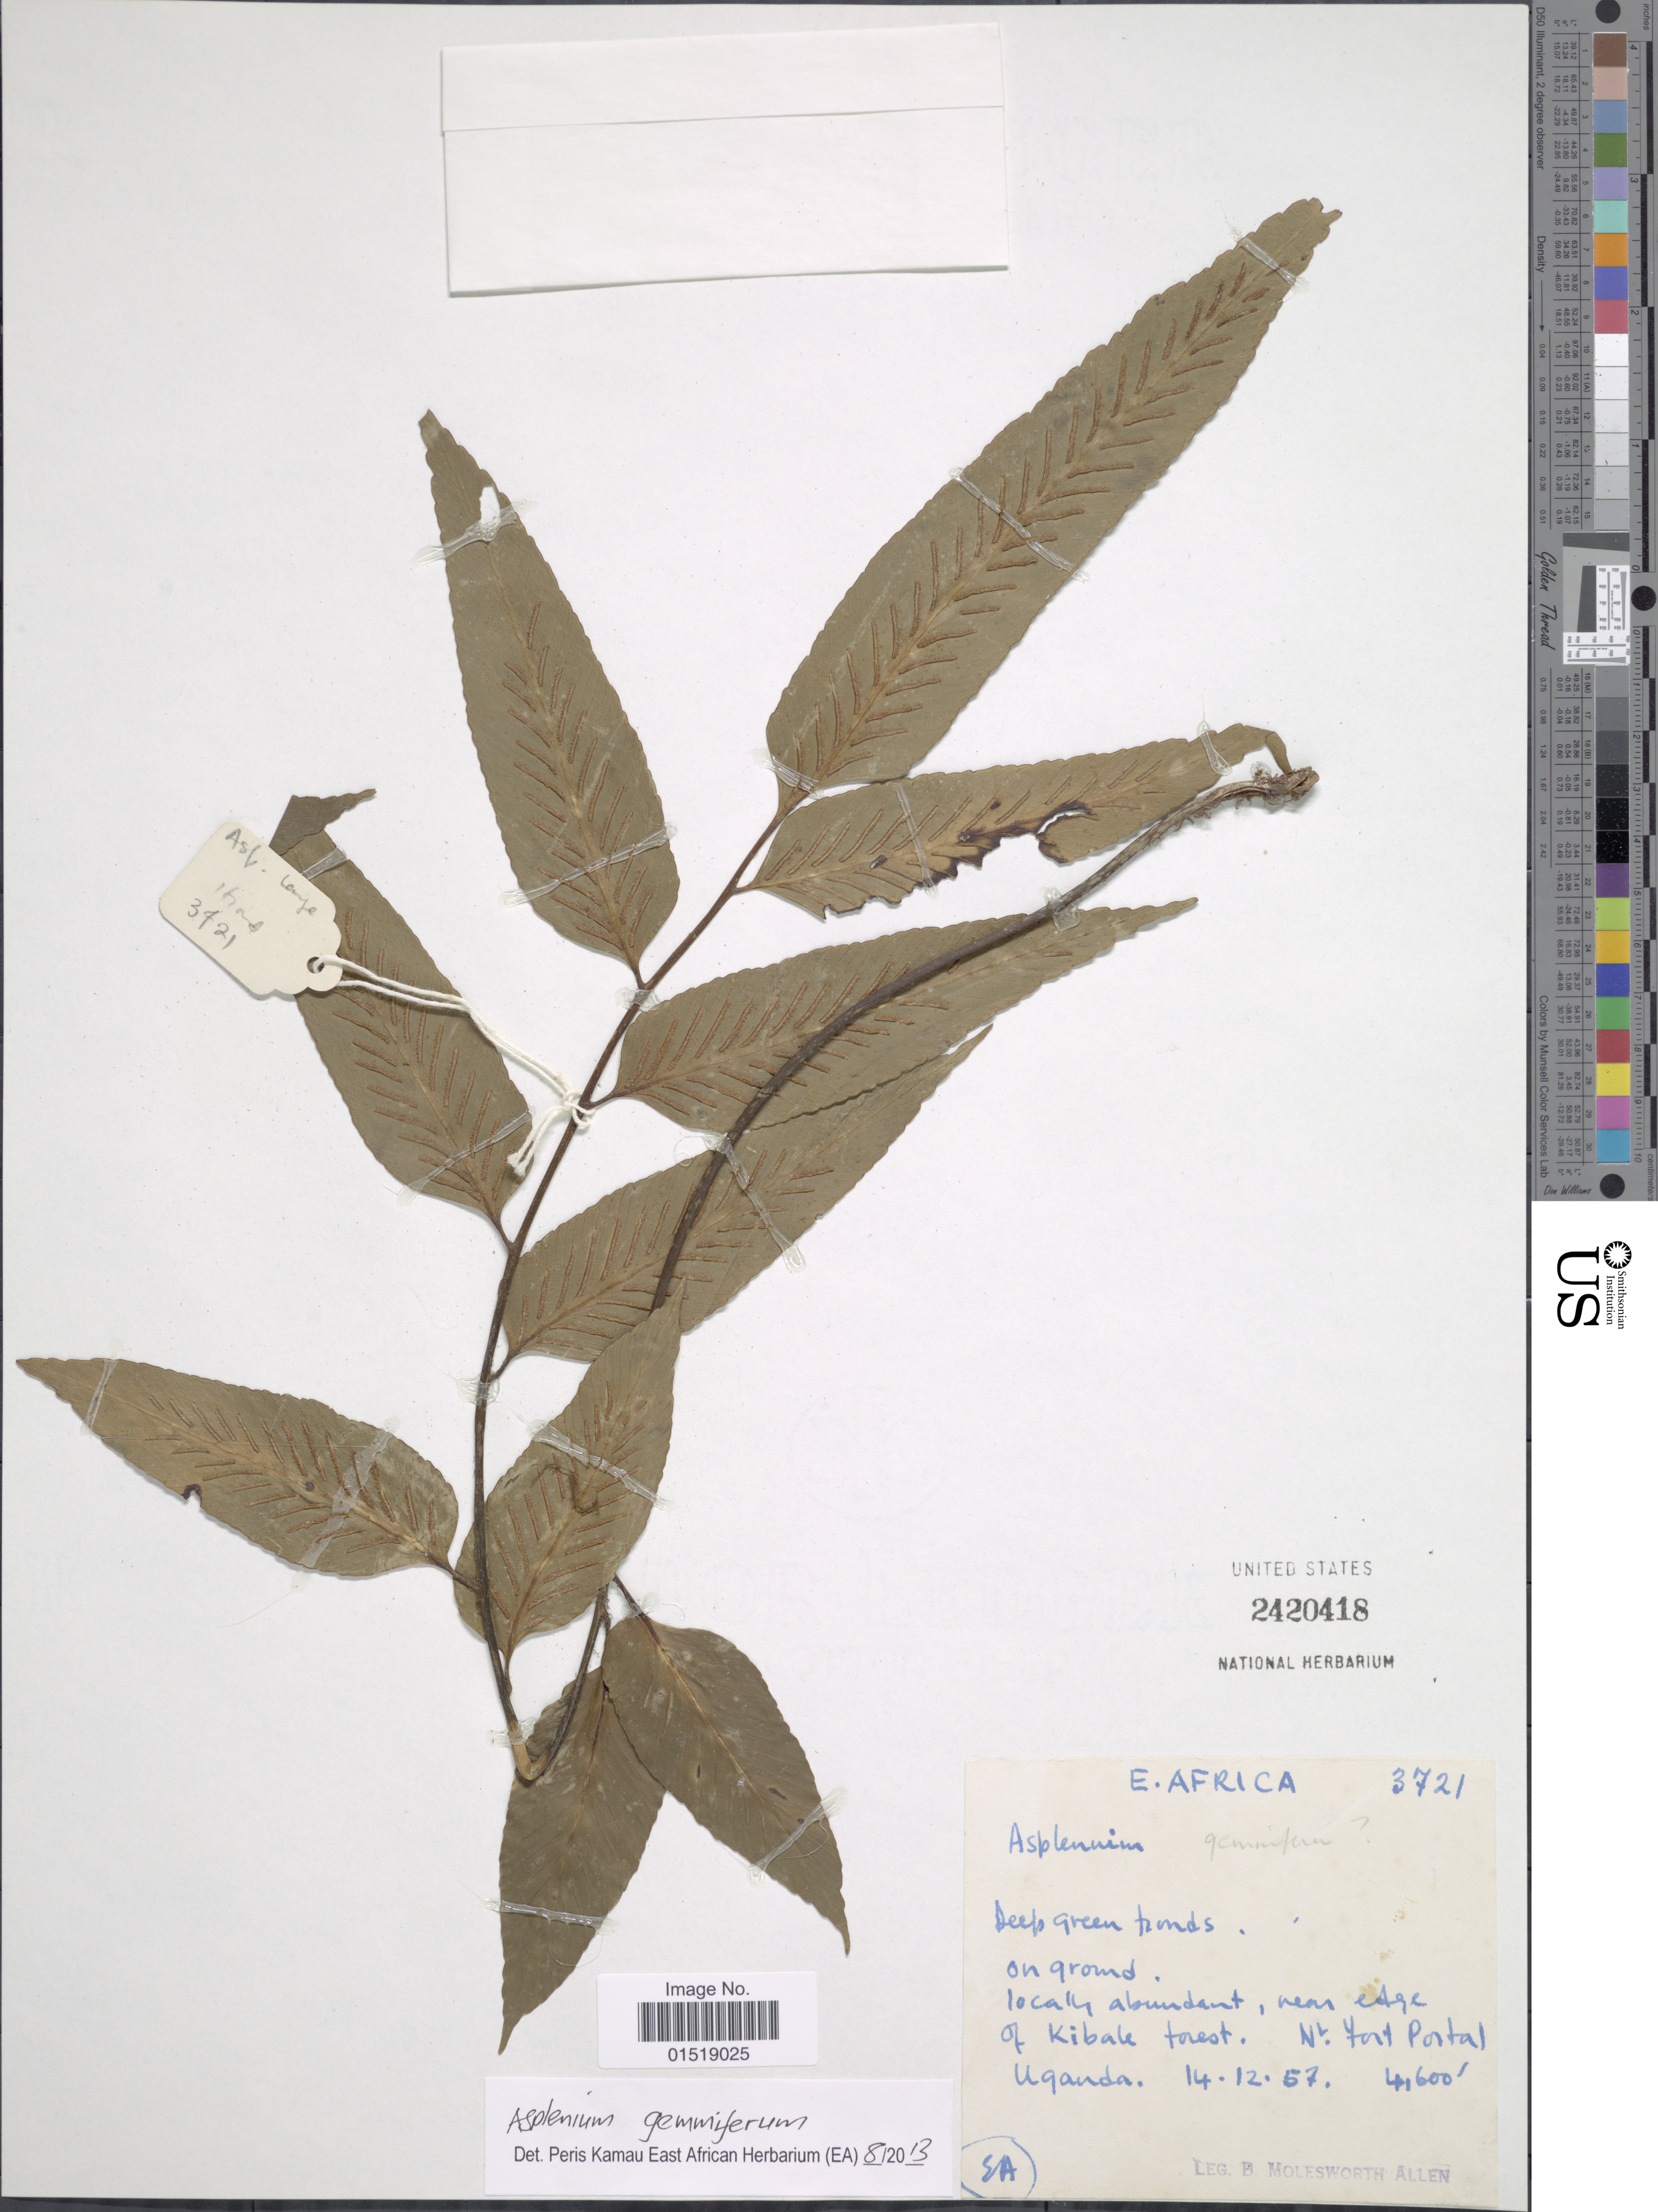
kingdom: Plantae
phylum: Tracheophyta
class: Polypodiopsida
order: Polypodiales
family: Aspleniaceae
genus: Asplenium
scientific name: Asplenium gemmiferum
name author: Schrad.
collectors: B. E. G. Molesworth-Allen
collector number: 3721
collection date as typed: Transcribed d/m/y: 14/12/57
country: Uganda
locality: Near edge of Kibale forest. Nr. Fort Portal.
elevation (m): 1402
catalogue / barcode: US 2420418